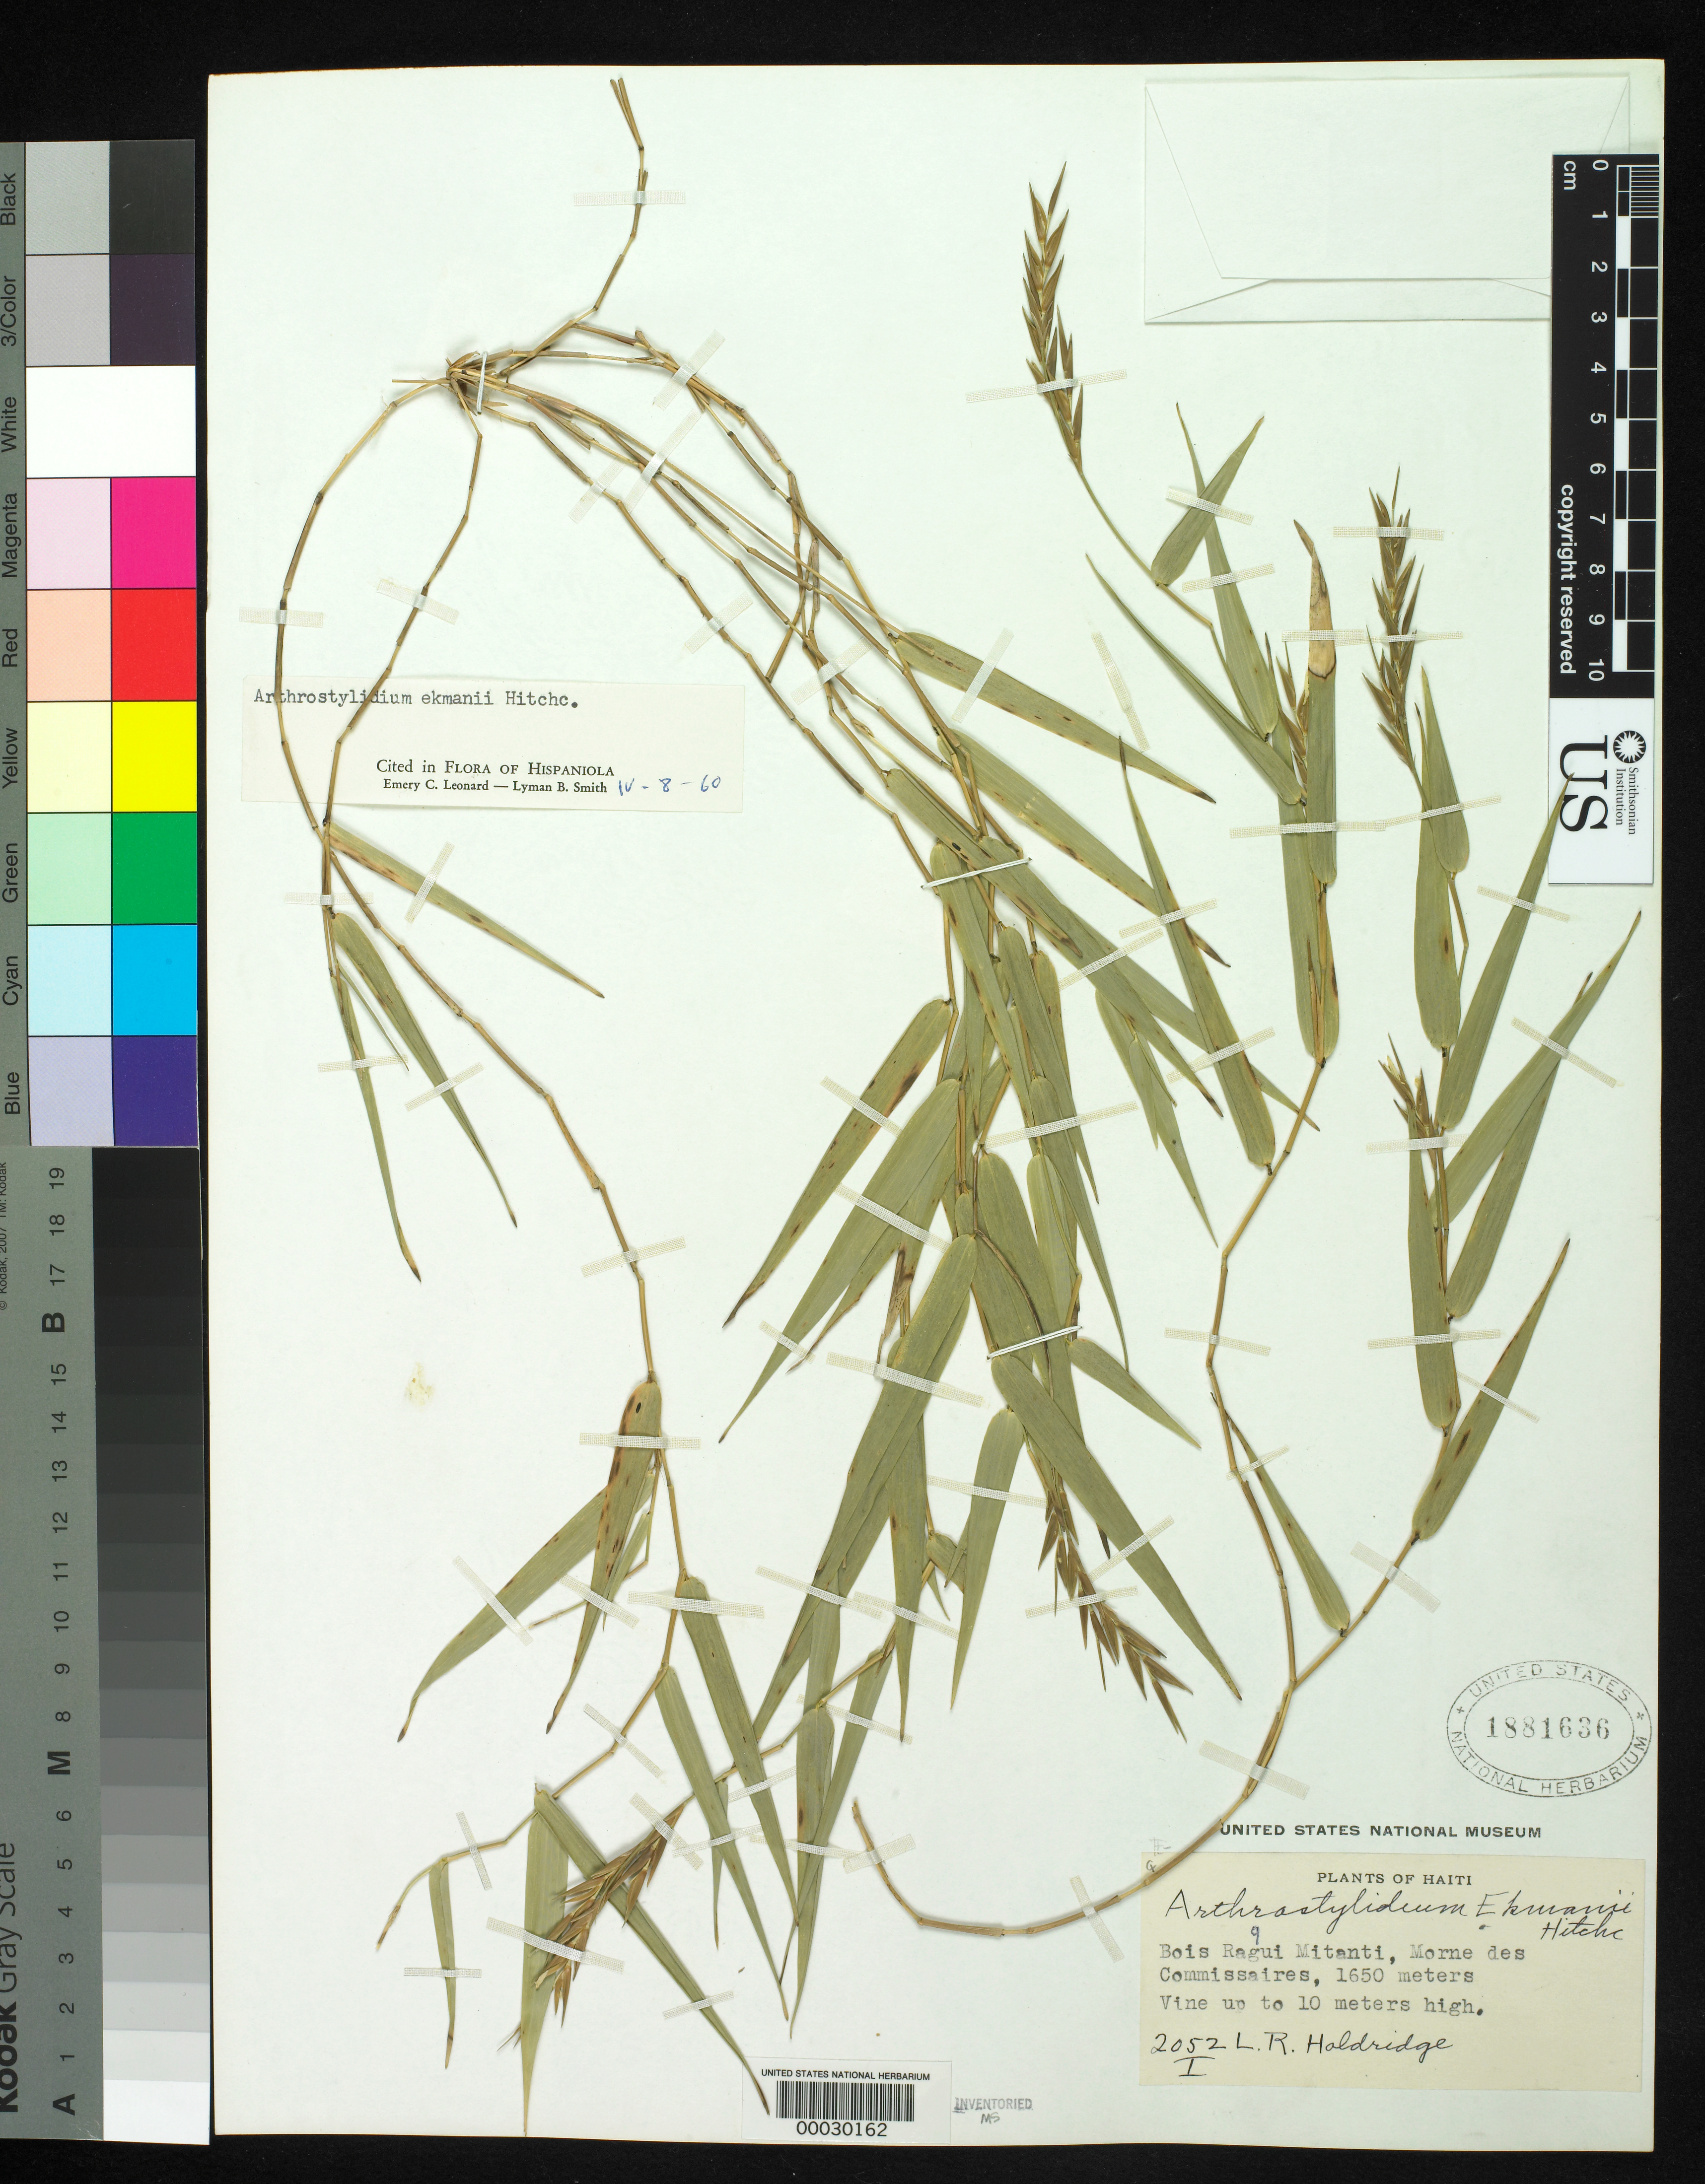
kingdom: Plantae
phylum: Tracheophyta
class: Liliopsida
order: Poales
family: Poaceae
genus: Arthrostylidium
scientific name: Arthrostylidium ekmanii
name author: Hitchc.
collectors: L. Holdridge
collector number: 2052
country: Haiti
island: Hispaniola Island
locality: Bois ragui mitanti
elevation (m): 1650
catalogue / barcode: US 1881636